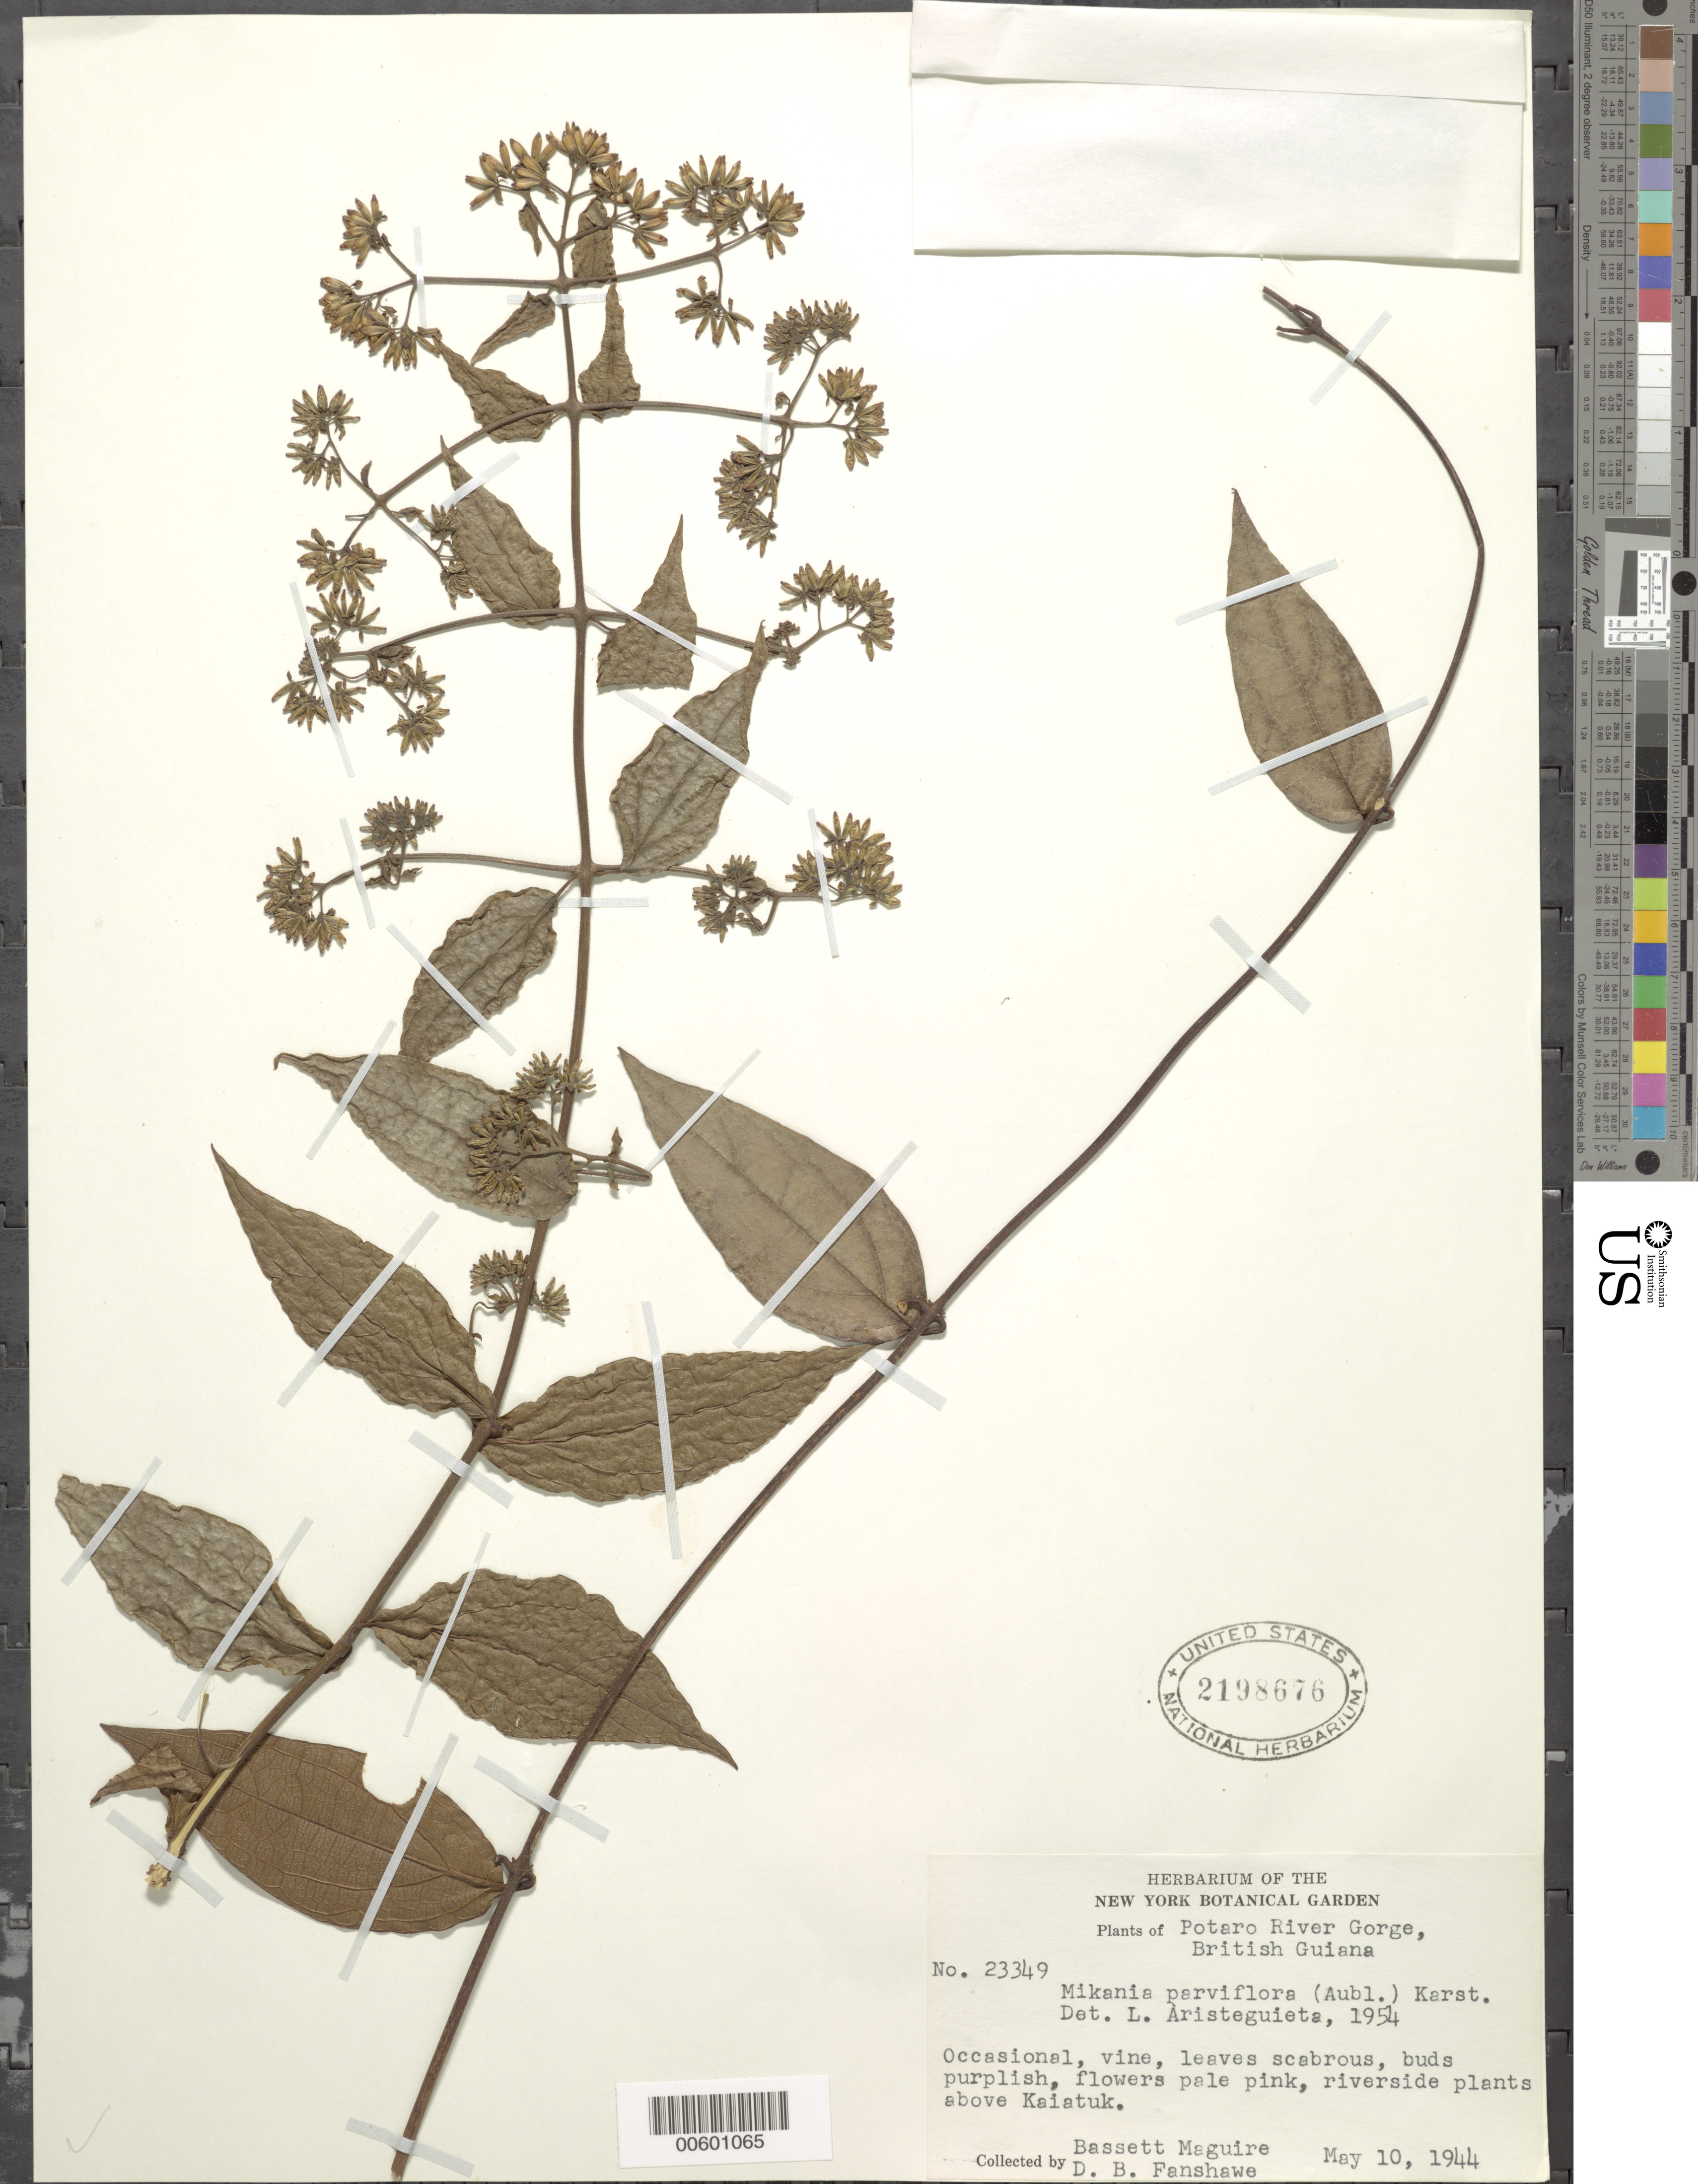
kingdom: Plantae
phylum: Tracheophyta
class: Magnoliopsida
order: Asterales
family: Asteraceae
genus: Mikania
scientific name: Mikania parviflora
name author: (Aubl.) H. Karst.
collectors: B. Maguire & D. B. Fanshawe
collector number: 23349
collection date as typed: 10-May-44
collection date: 1944-05-10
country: Guyana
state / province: Potaro-Siparuni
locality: Kaieteur Plateau, above Kaietuk, along Potaro River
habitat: Riverside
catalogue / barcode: US 2198676